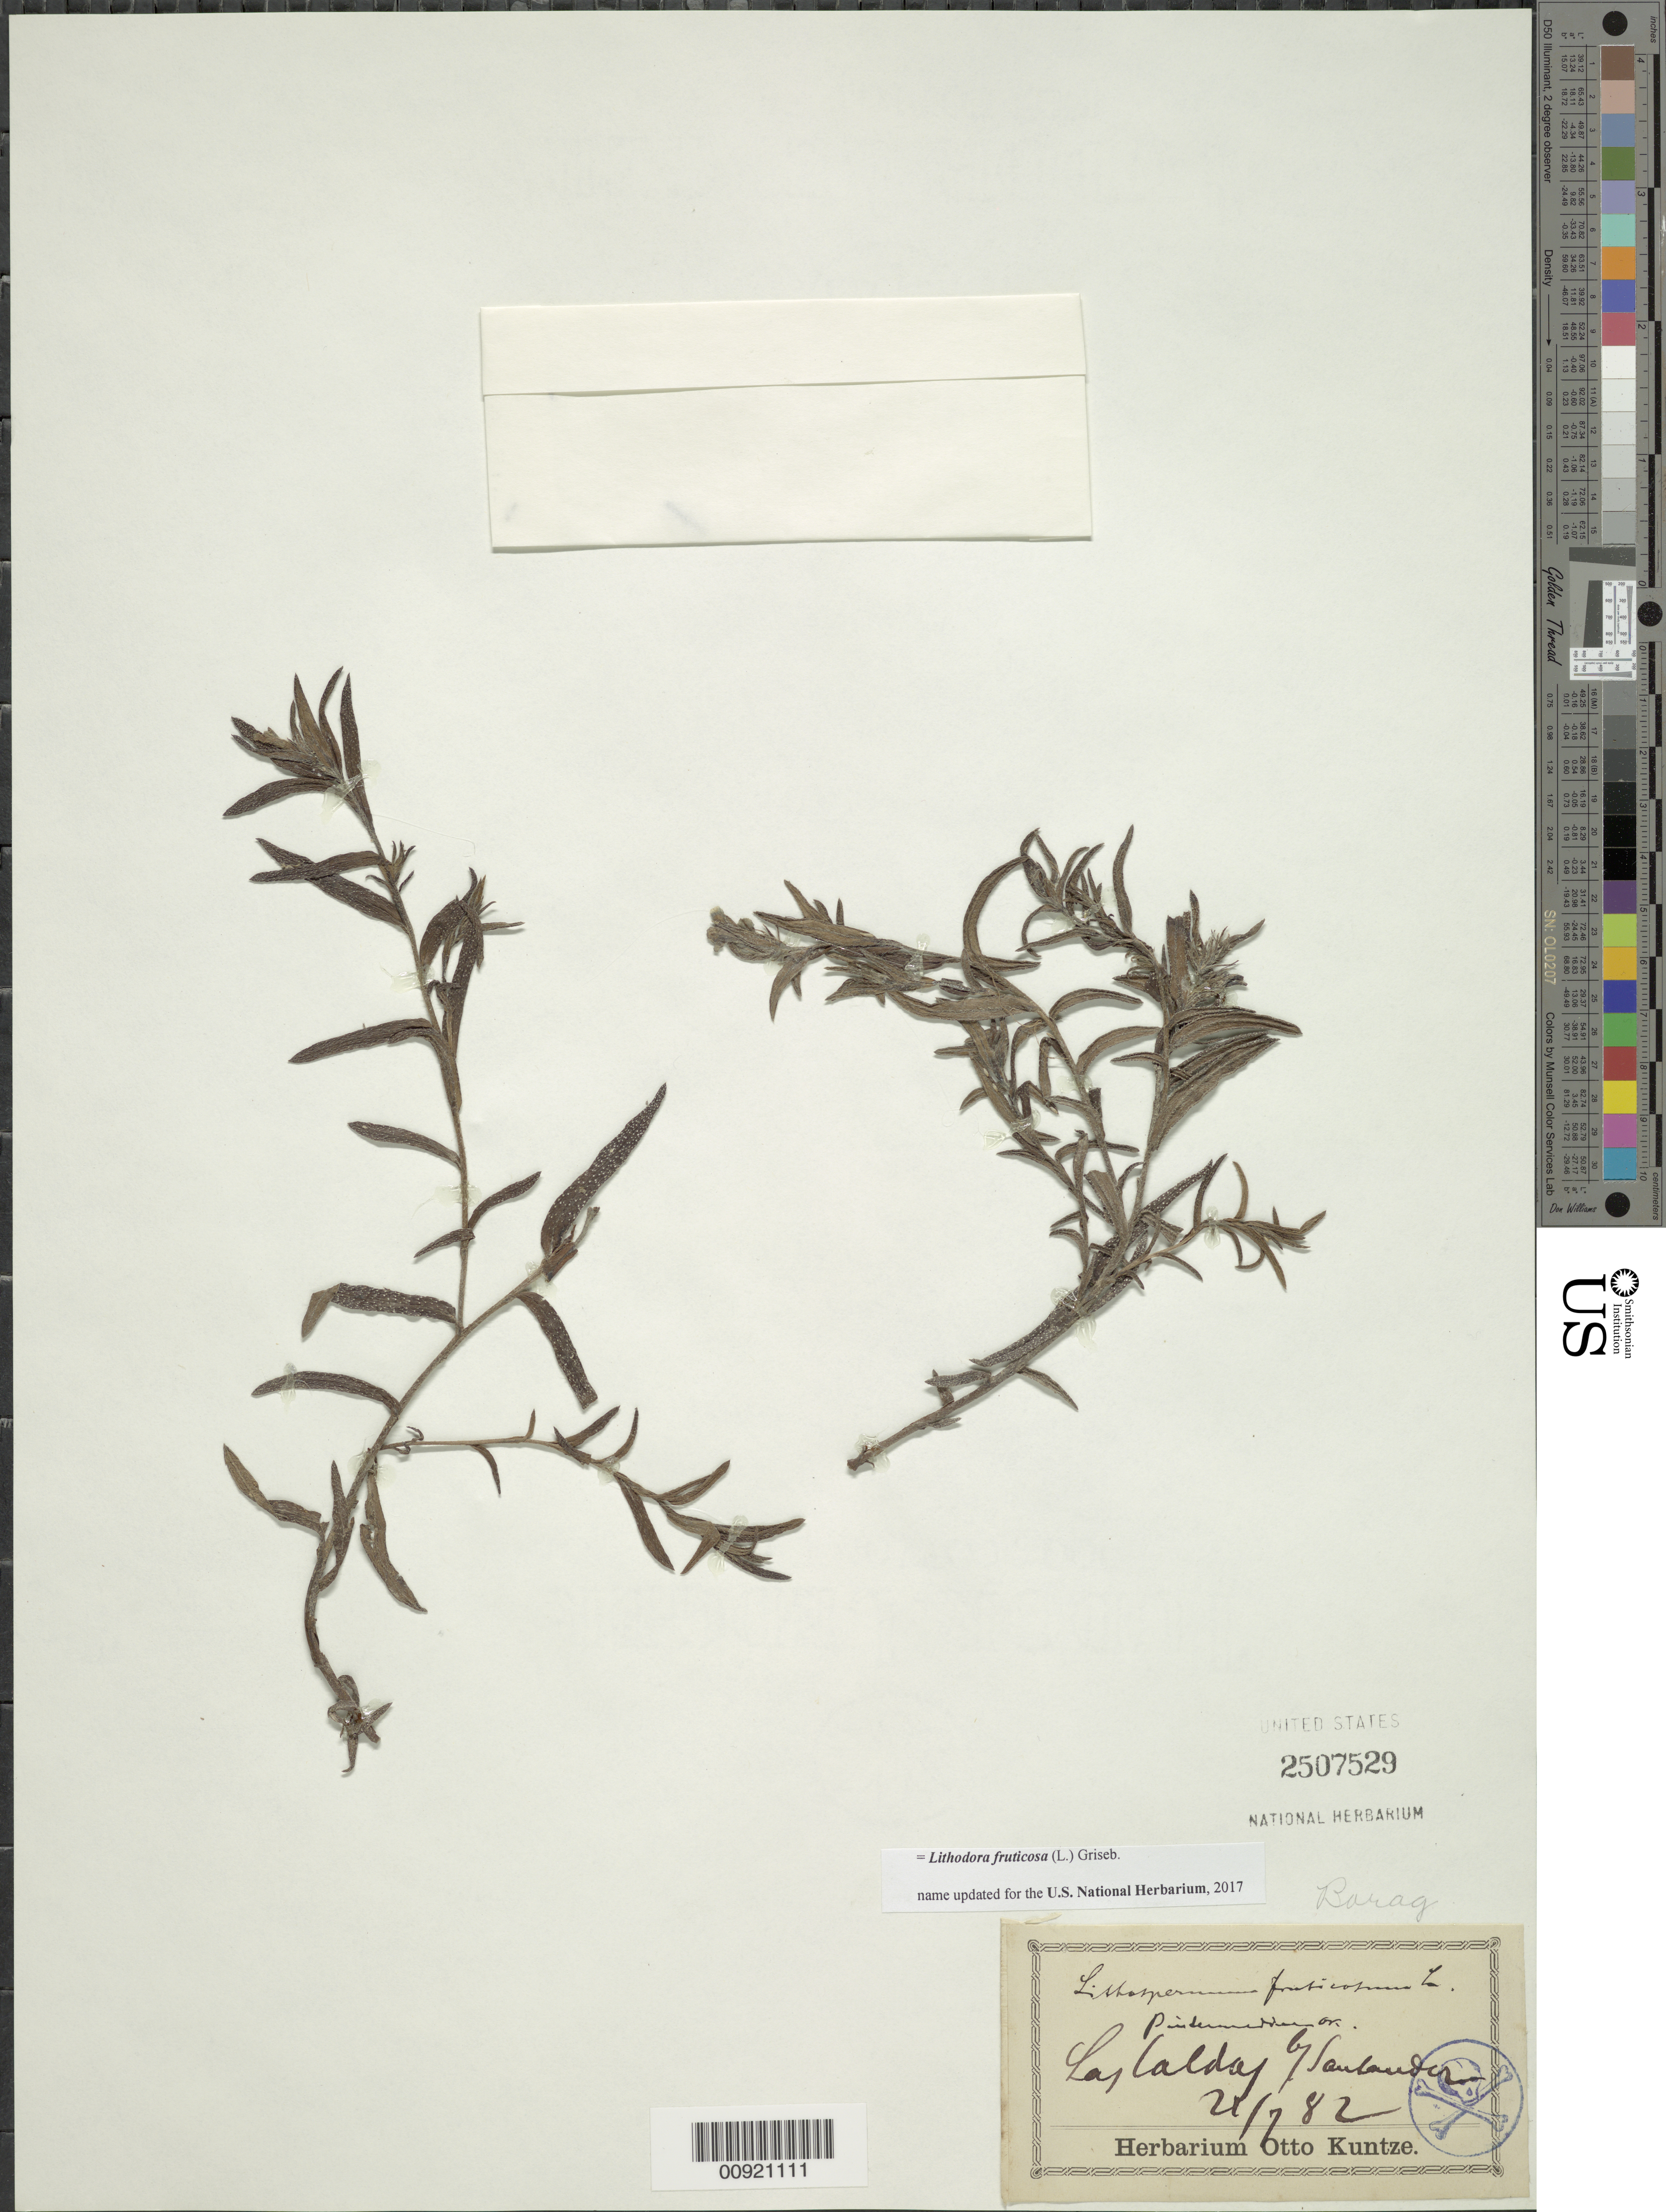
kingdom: Plantae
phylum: Tracheophyta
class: Magnoliopsida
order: Boraginales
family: Boraginaceae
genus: Lithodora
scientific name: Lithodora fruticosa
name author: (L.) Griseb.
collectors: C.E.O. Kuntze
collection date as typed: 28 Jul 1882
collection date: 1882-07-28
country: Spain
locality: Las Caldas bei Santander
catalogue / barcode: US 2507529